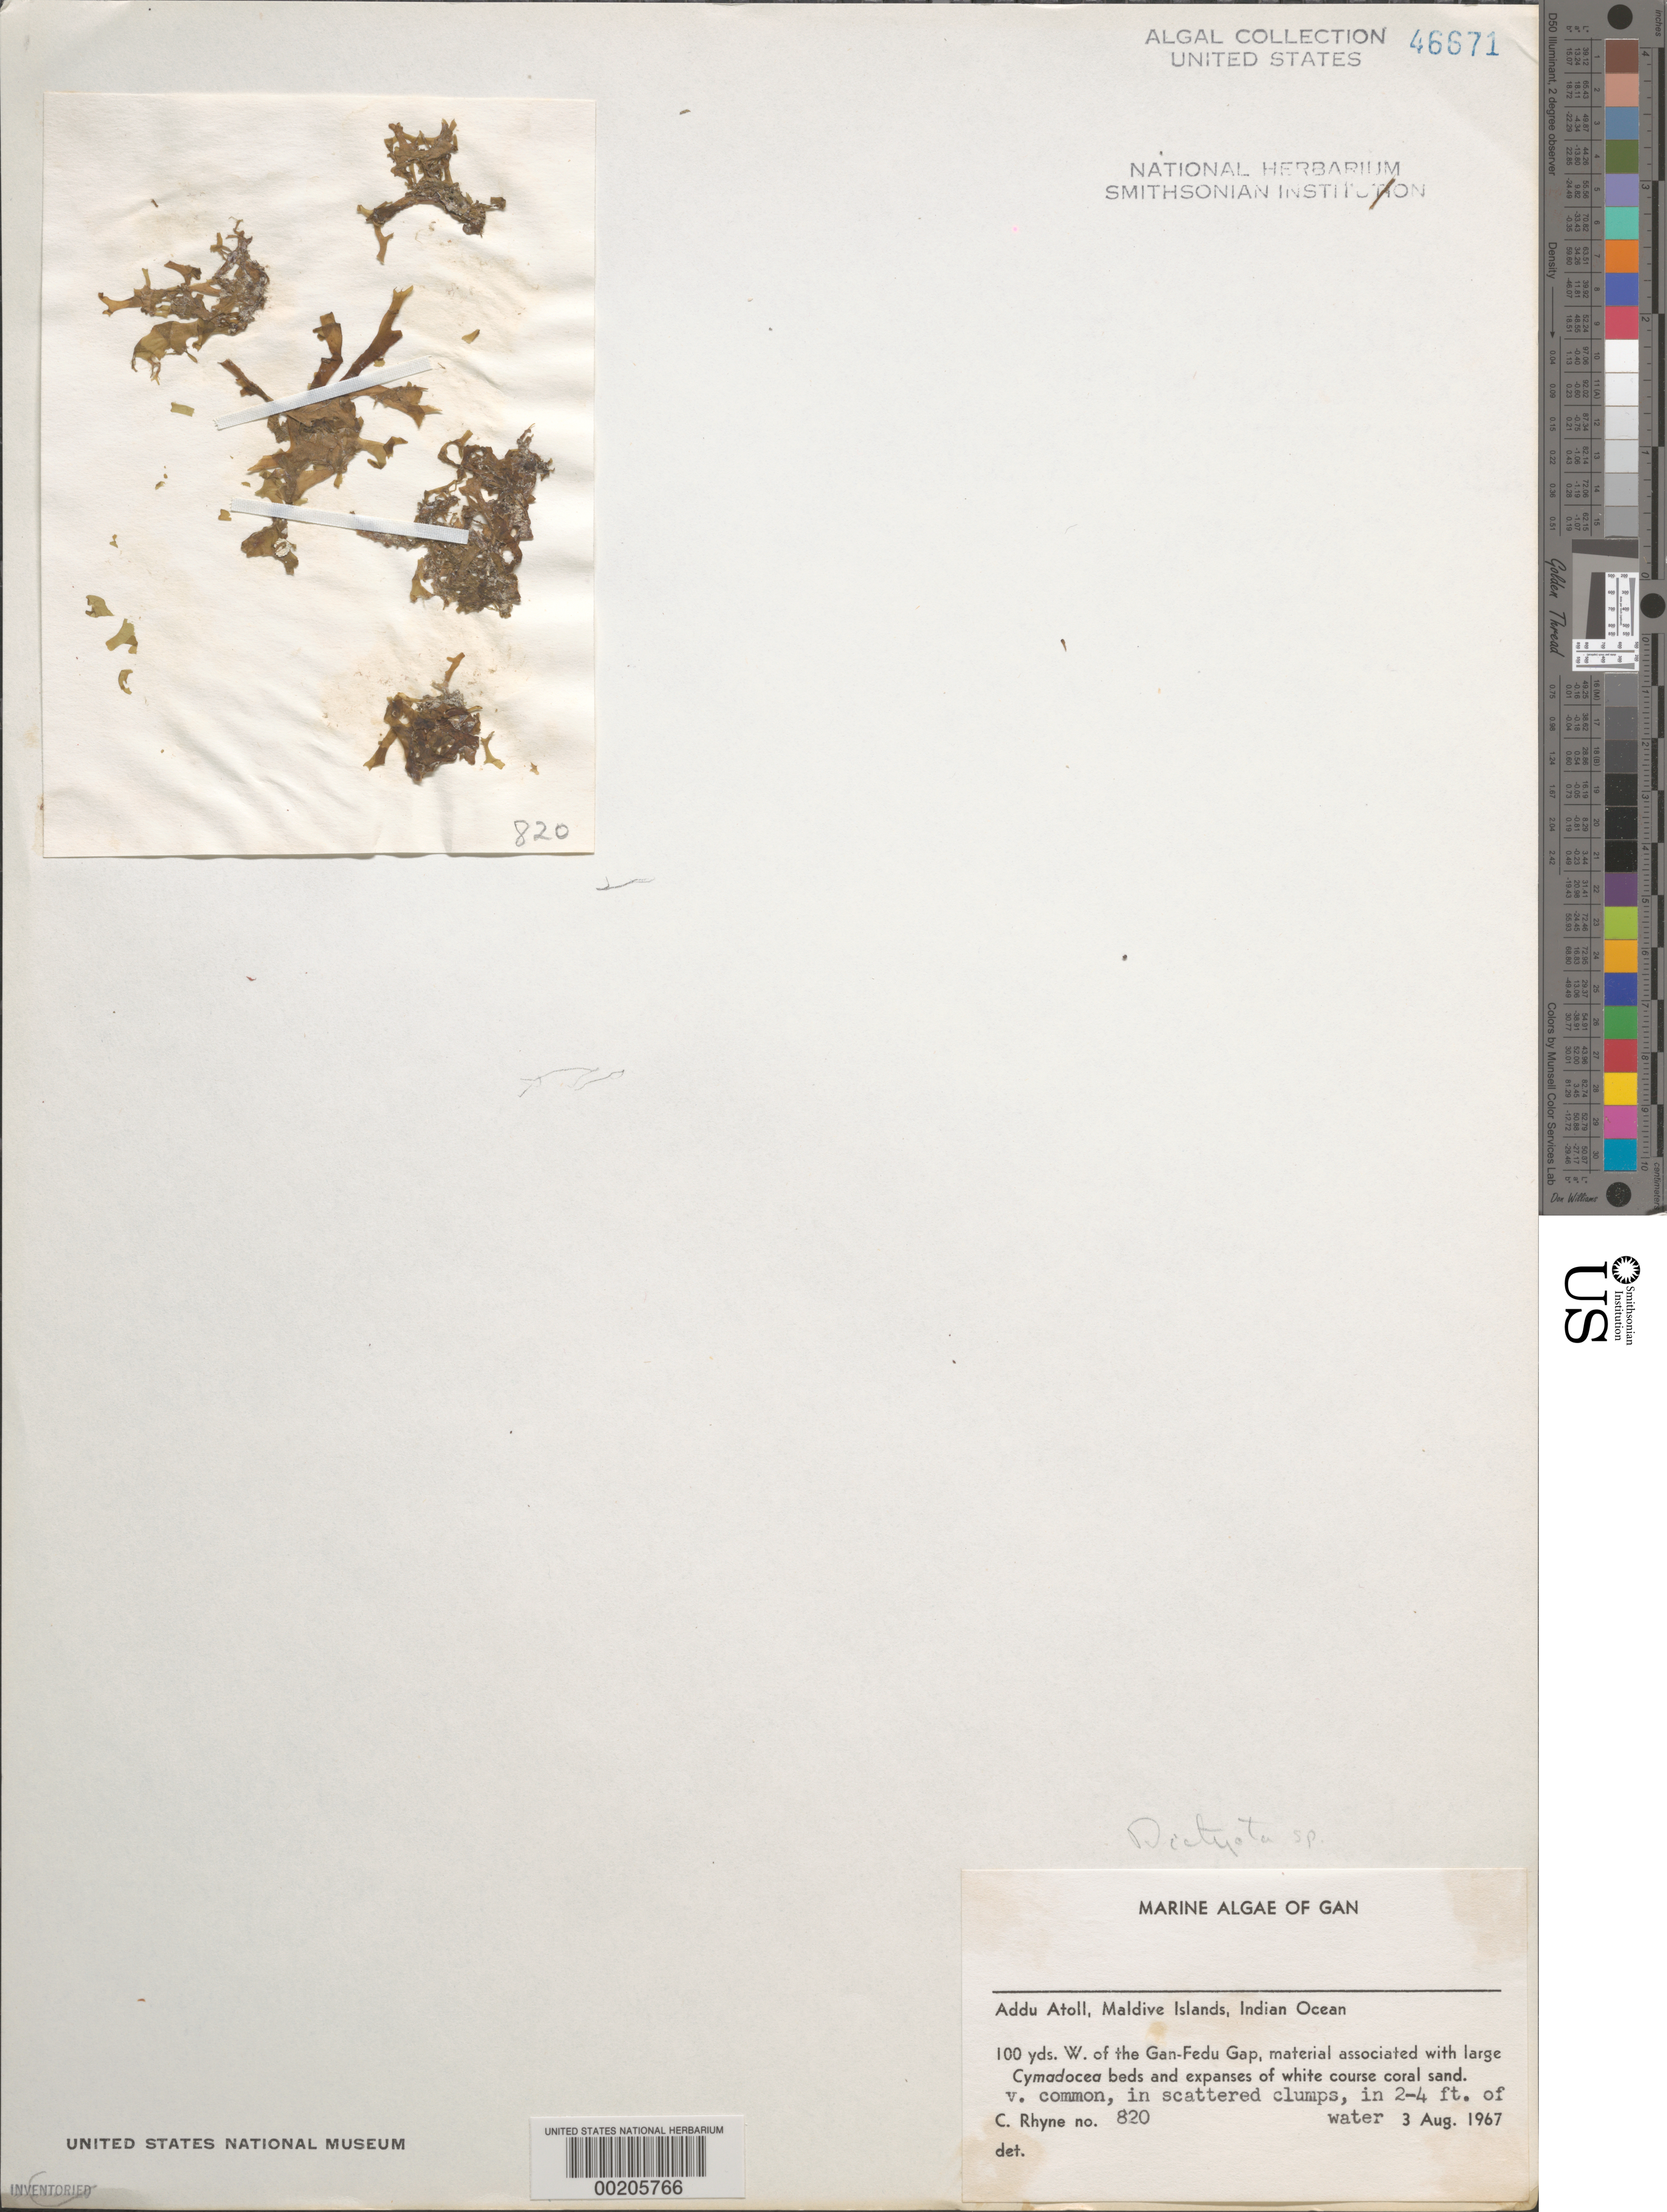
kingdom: Chromista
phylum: Ochrophyta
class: Phaeophyceae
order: Dictyotales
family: Dictyotaceae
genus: Dictyota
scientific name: Dictyota sp.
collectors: C. Rhyne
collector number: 820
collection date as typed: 03 Aug 1967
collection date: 1967-08-03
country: Maldive Islands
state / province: Seenu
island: Gan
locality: West of Gan-Fedu Gap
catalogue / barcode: US 46671